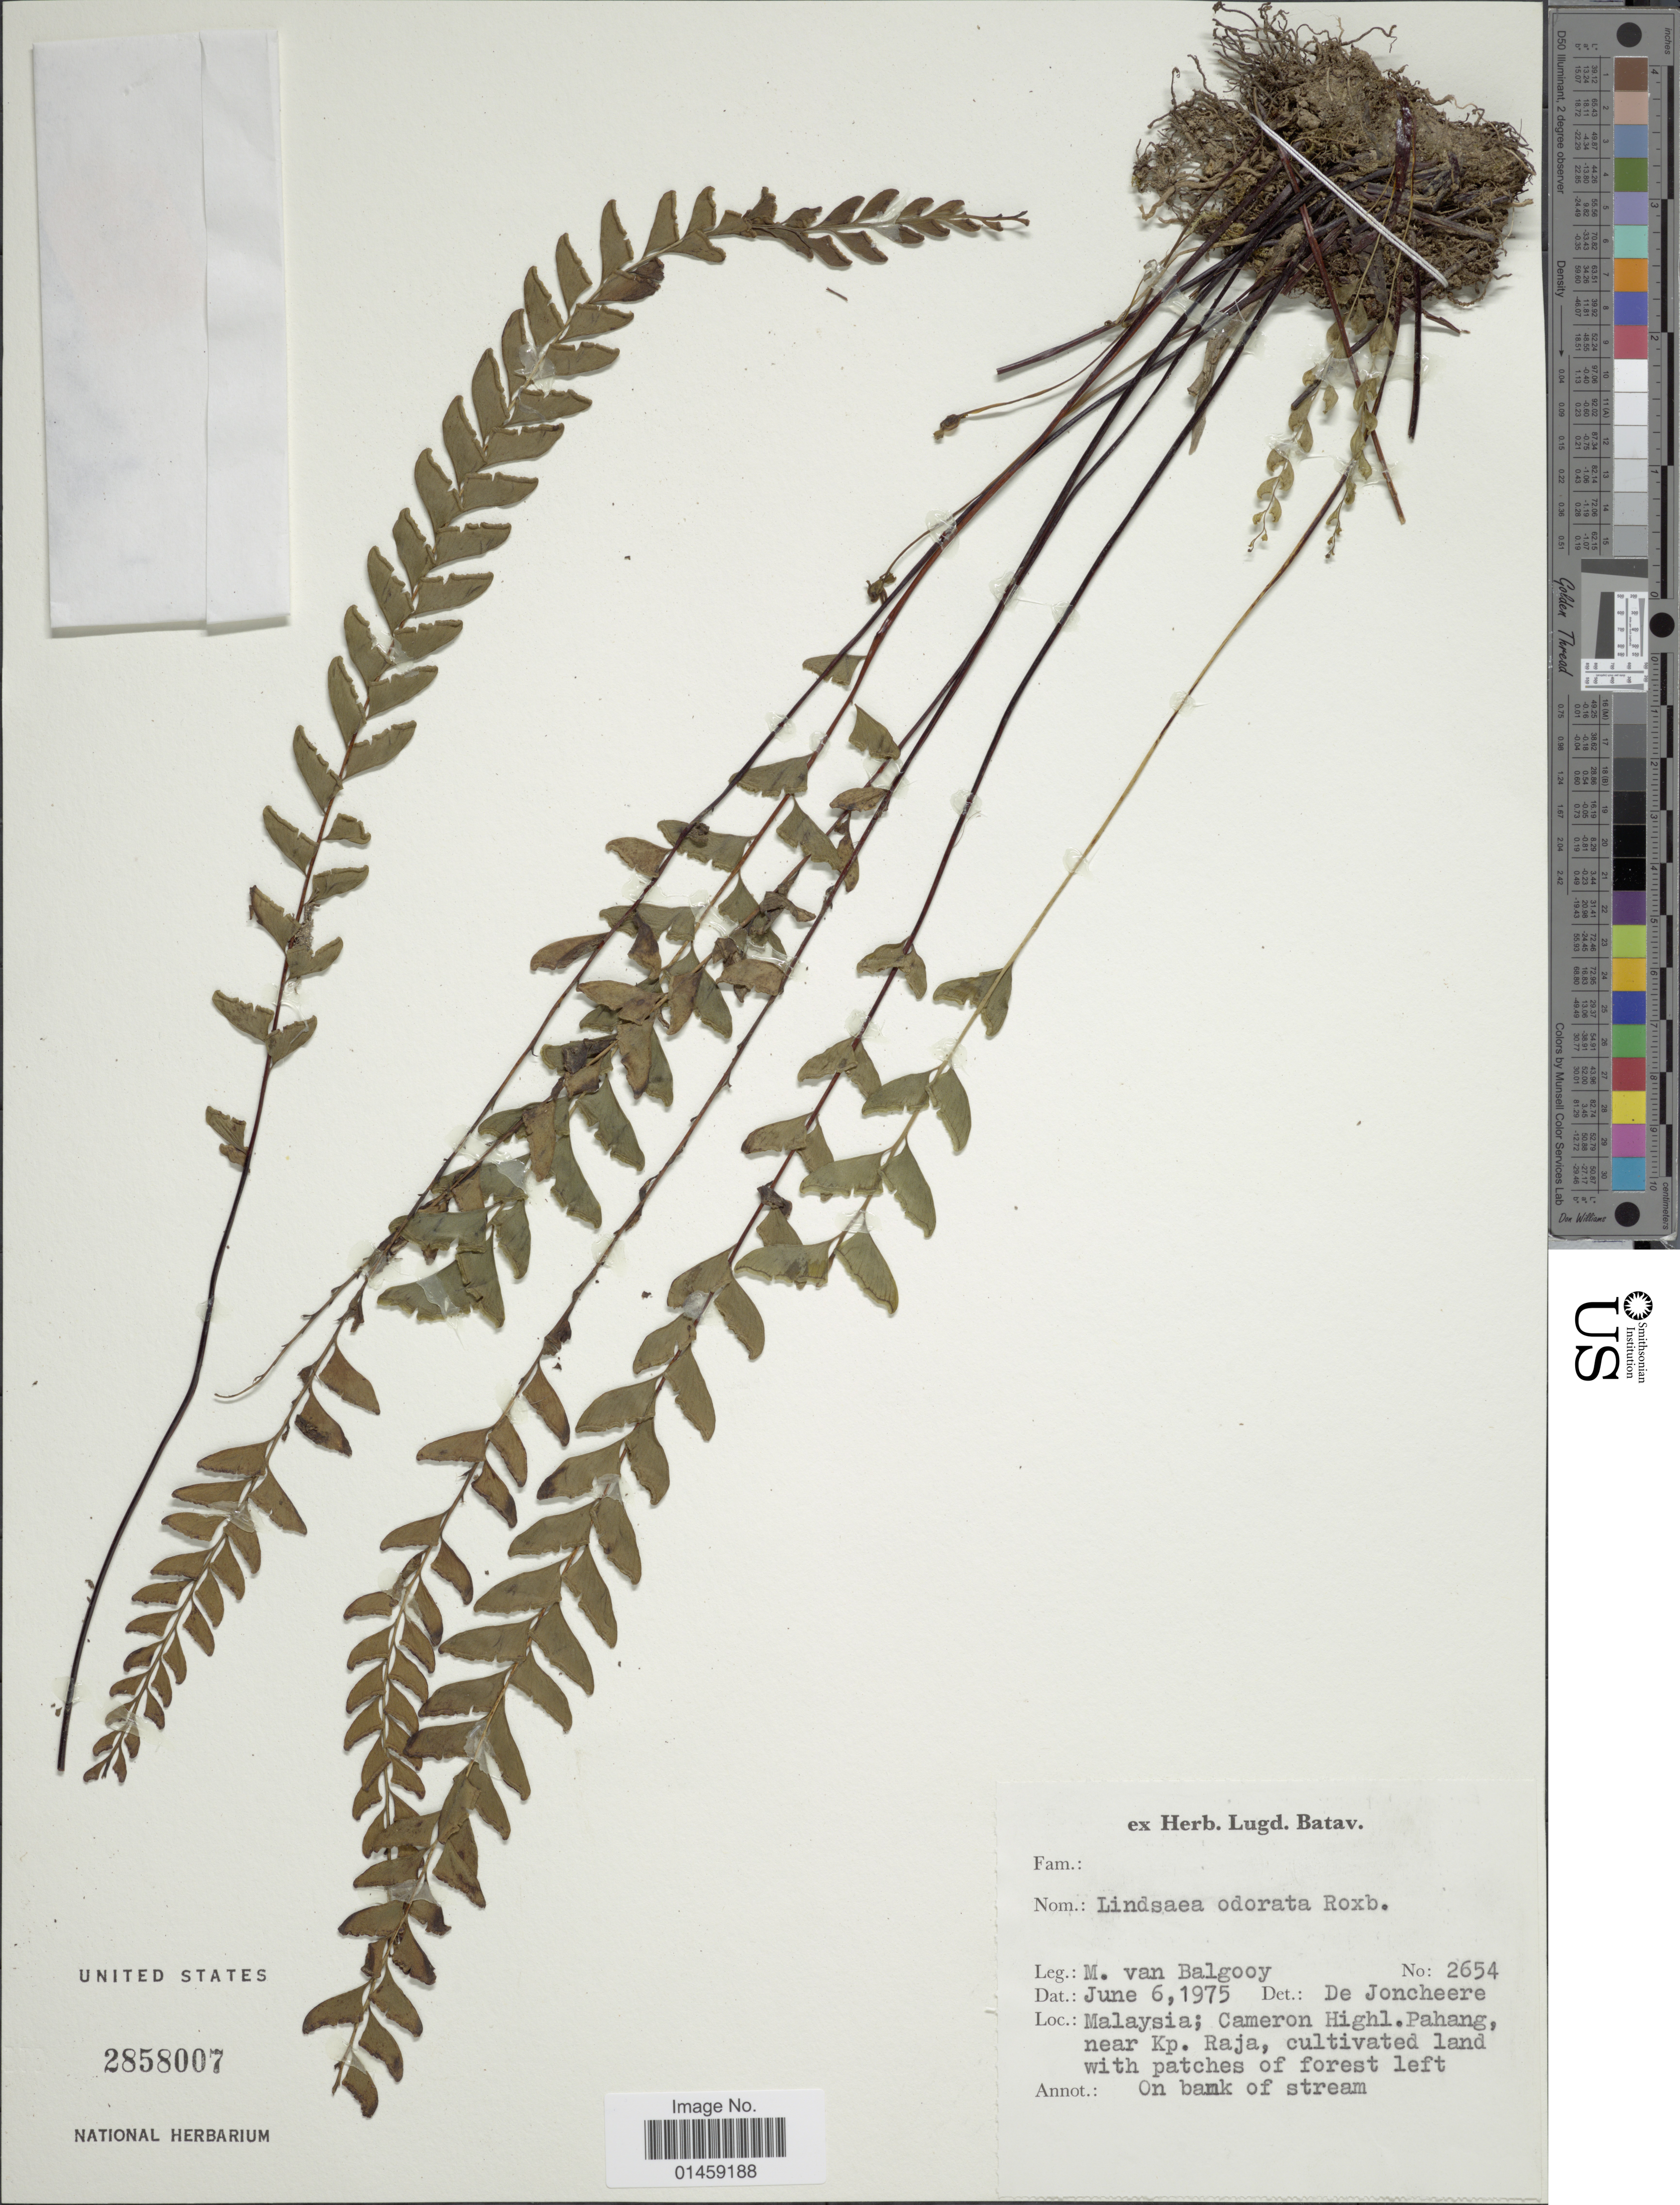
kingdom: Plantae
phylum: Tracheophyta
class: Polypodiopsida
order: Polypodiales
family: Lindsaeaceae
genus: Lindsaea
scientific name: Lindsaea odorata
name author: Roxb.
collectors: M. M. van Balgooy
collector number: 2654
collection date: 1975-06-06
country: Malaysia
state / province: Pahang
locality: Cameron Highl. Near Kp. Raja, cultivated land with patches on forest left on bank of stream.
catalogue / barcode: US 2858007